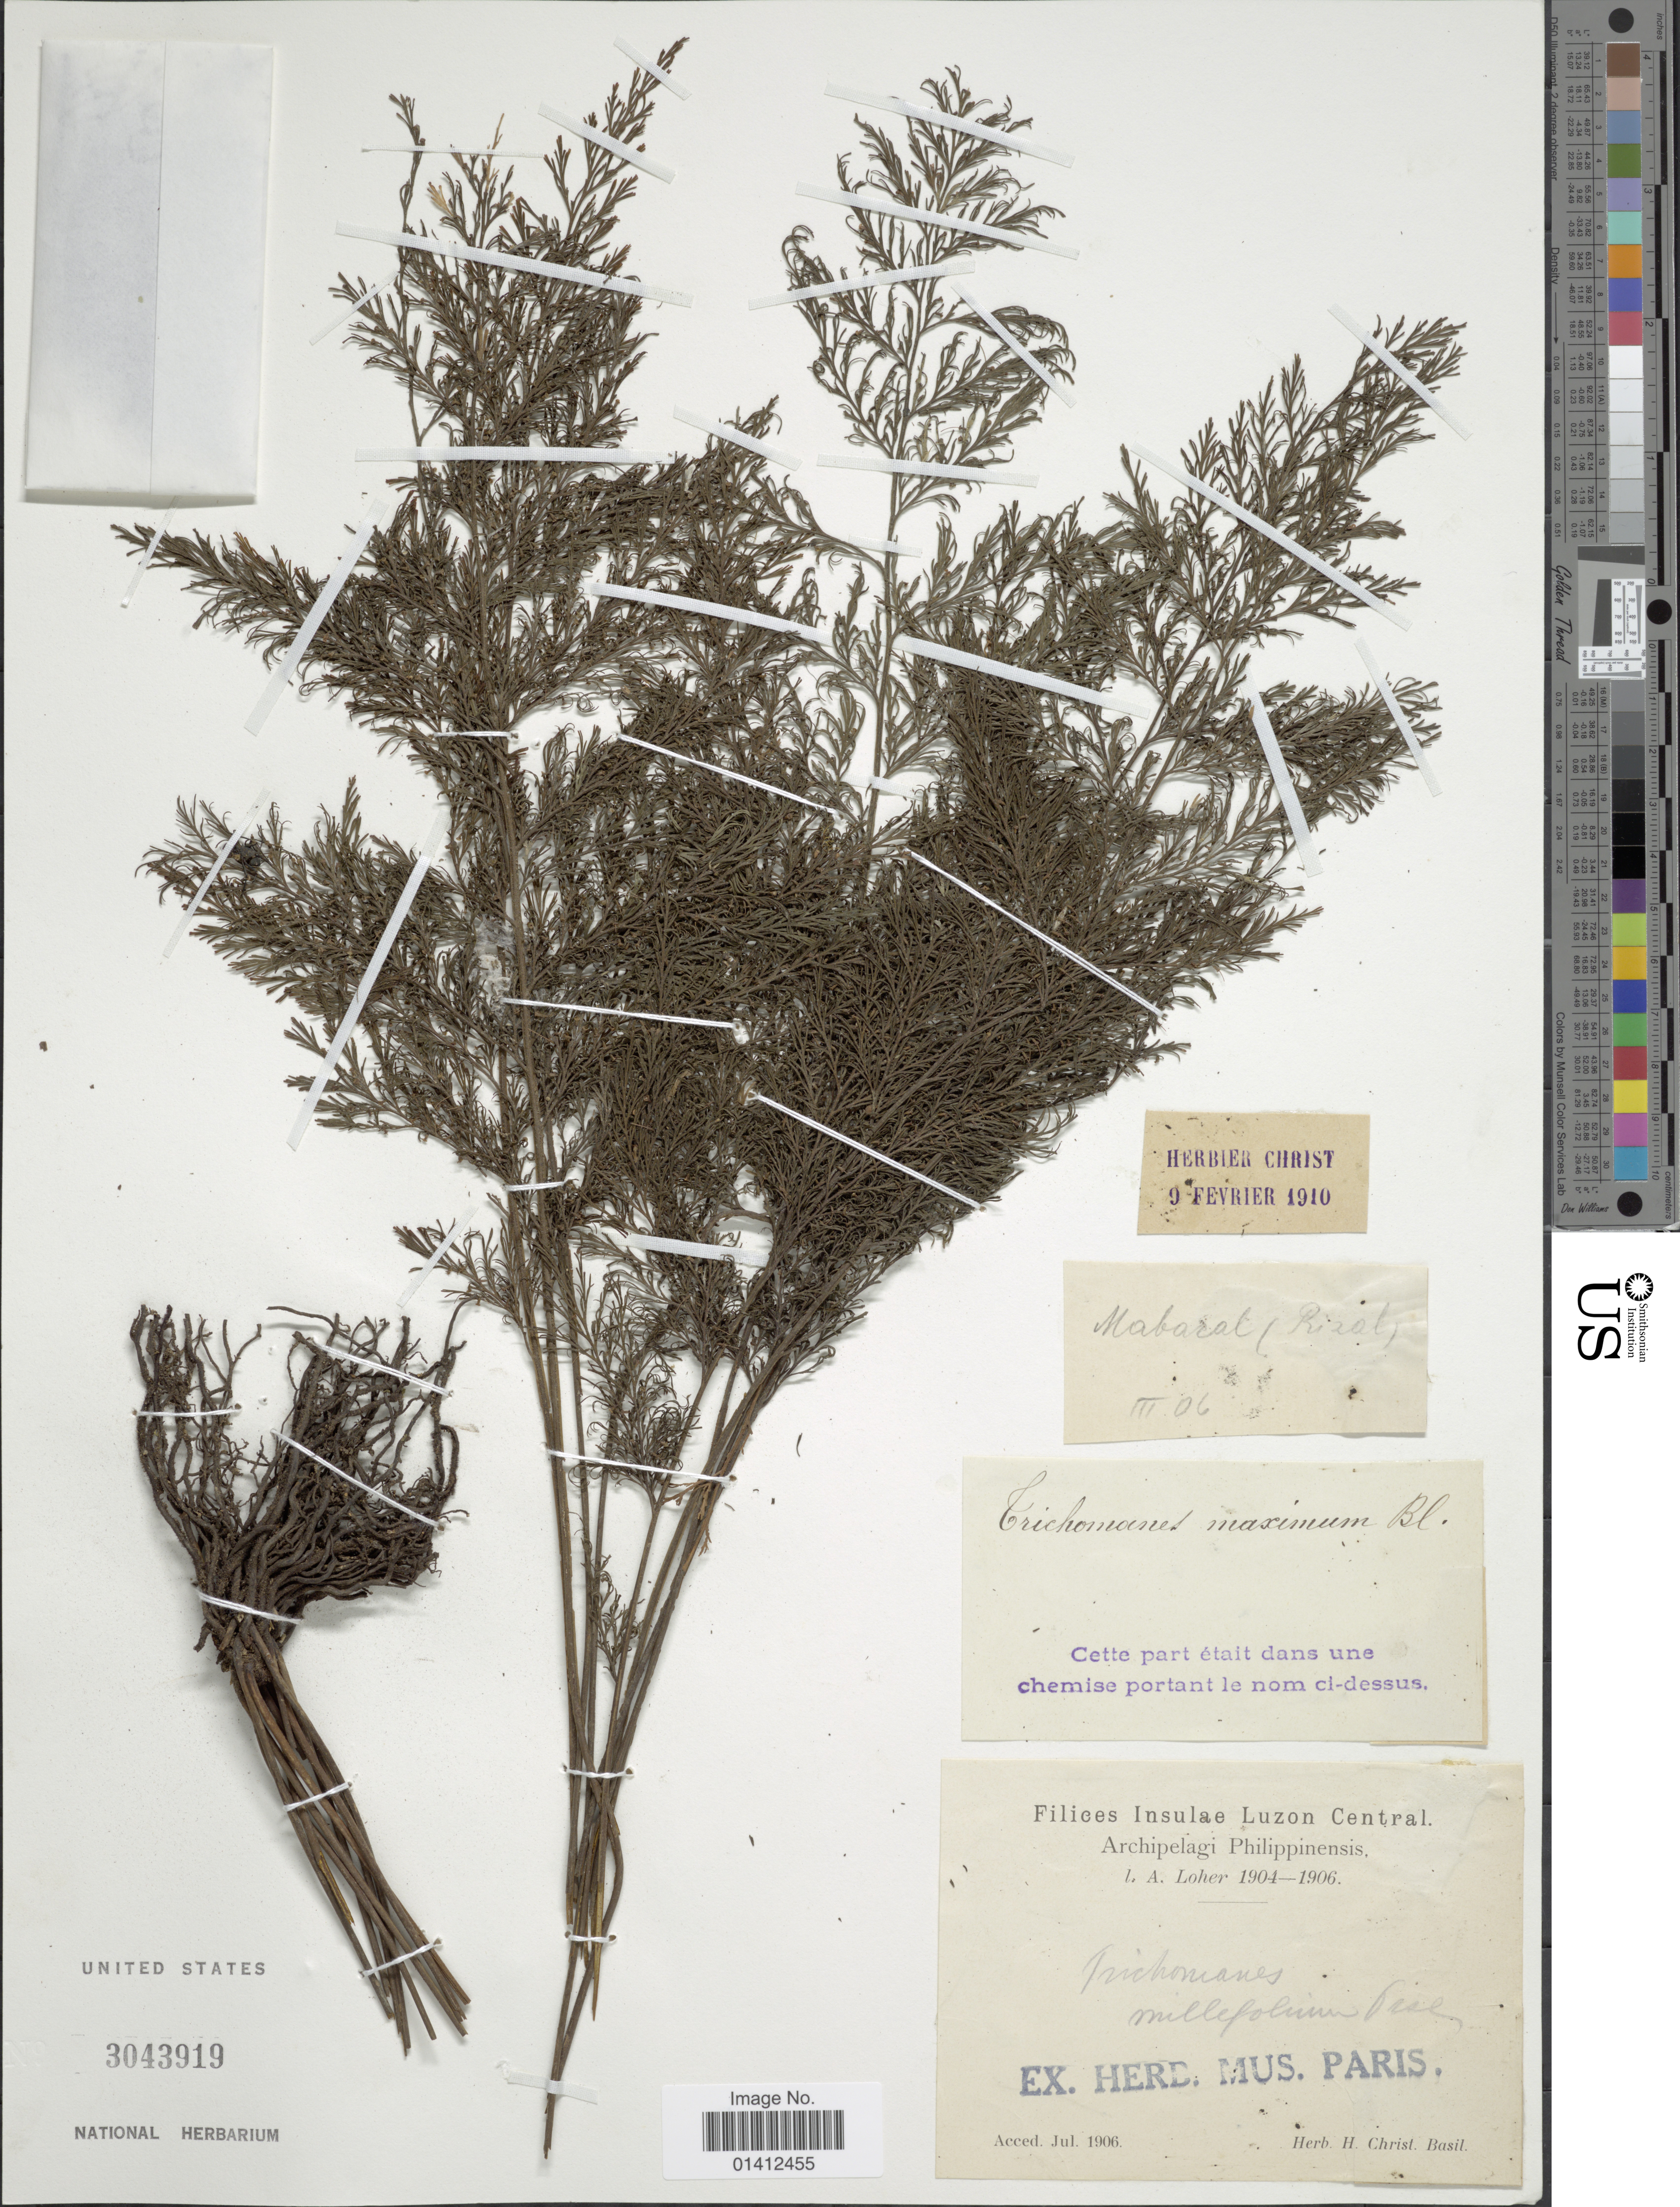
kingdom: Plantae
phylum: Tracheophyta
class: Polypodiopsida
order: Hymenophyllales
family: Hymenophyllaceae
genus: Vandenboschia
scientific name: Vandenboschia maxima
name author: (Blume) Copel.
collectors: A. Loher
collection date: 1904/1906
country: Philippines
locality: Insulae Luzon Central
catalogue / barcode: US 3043919